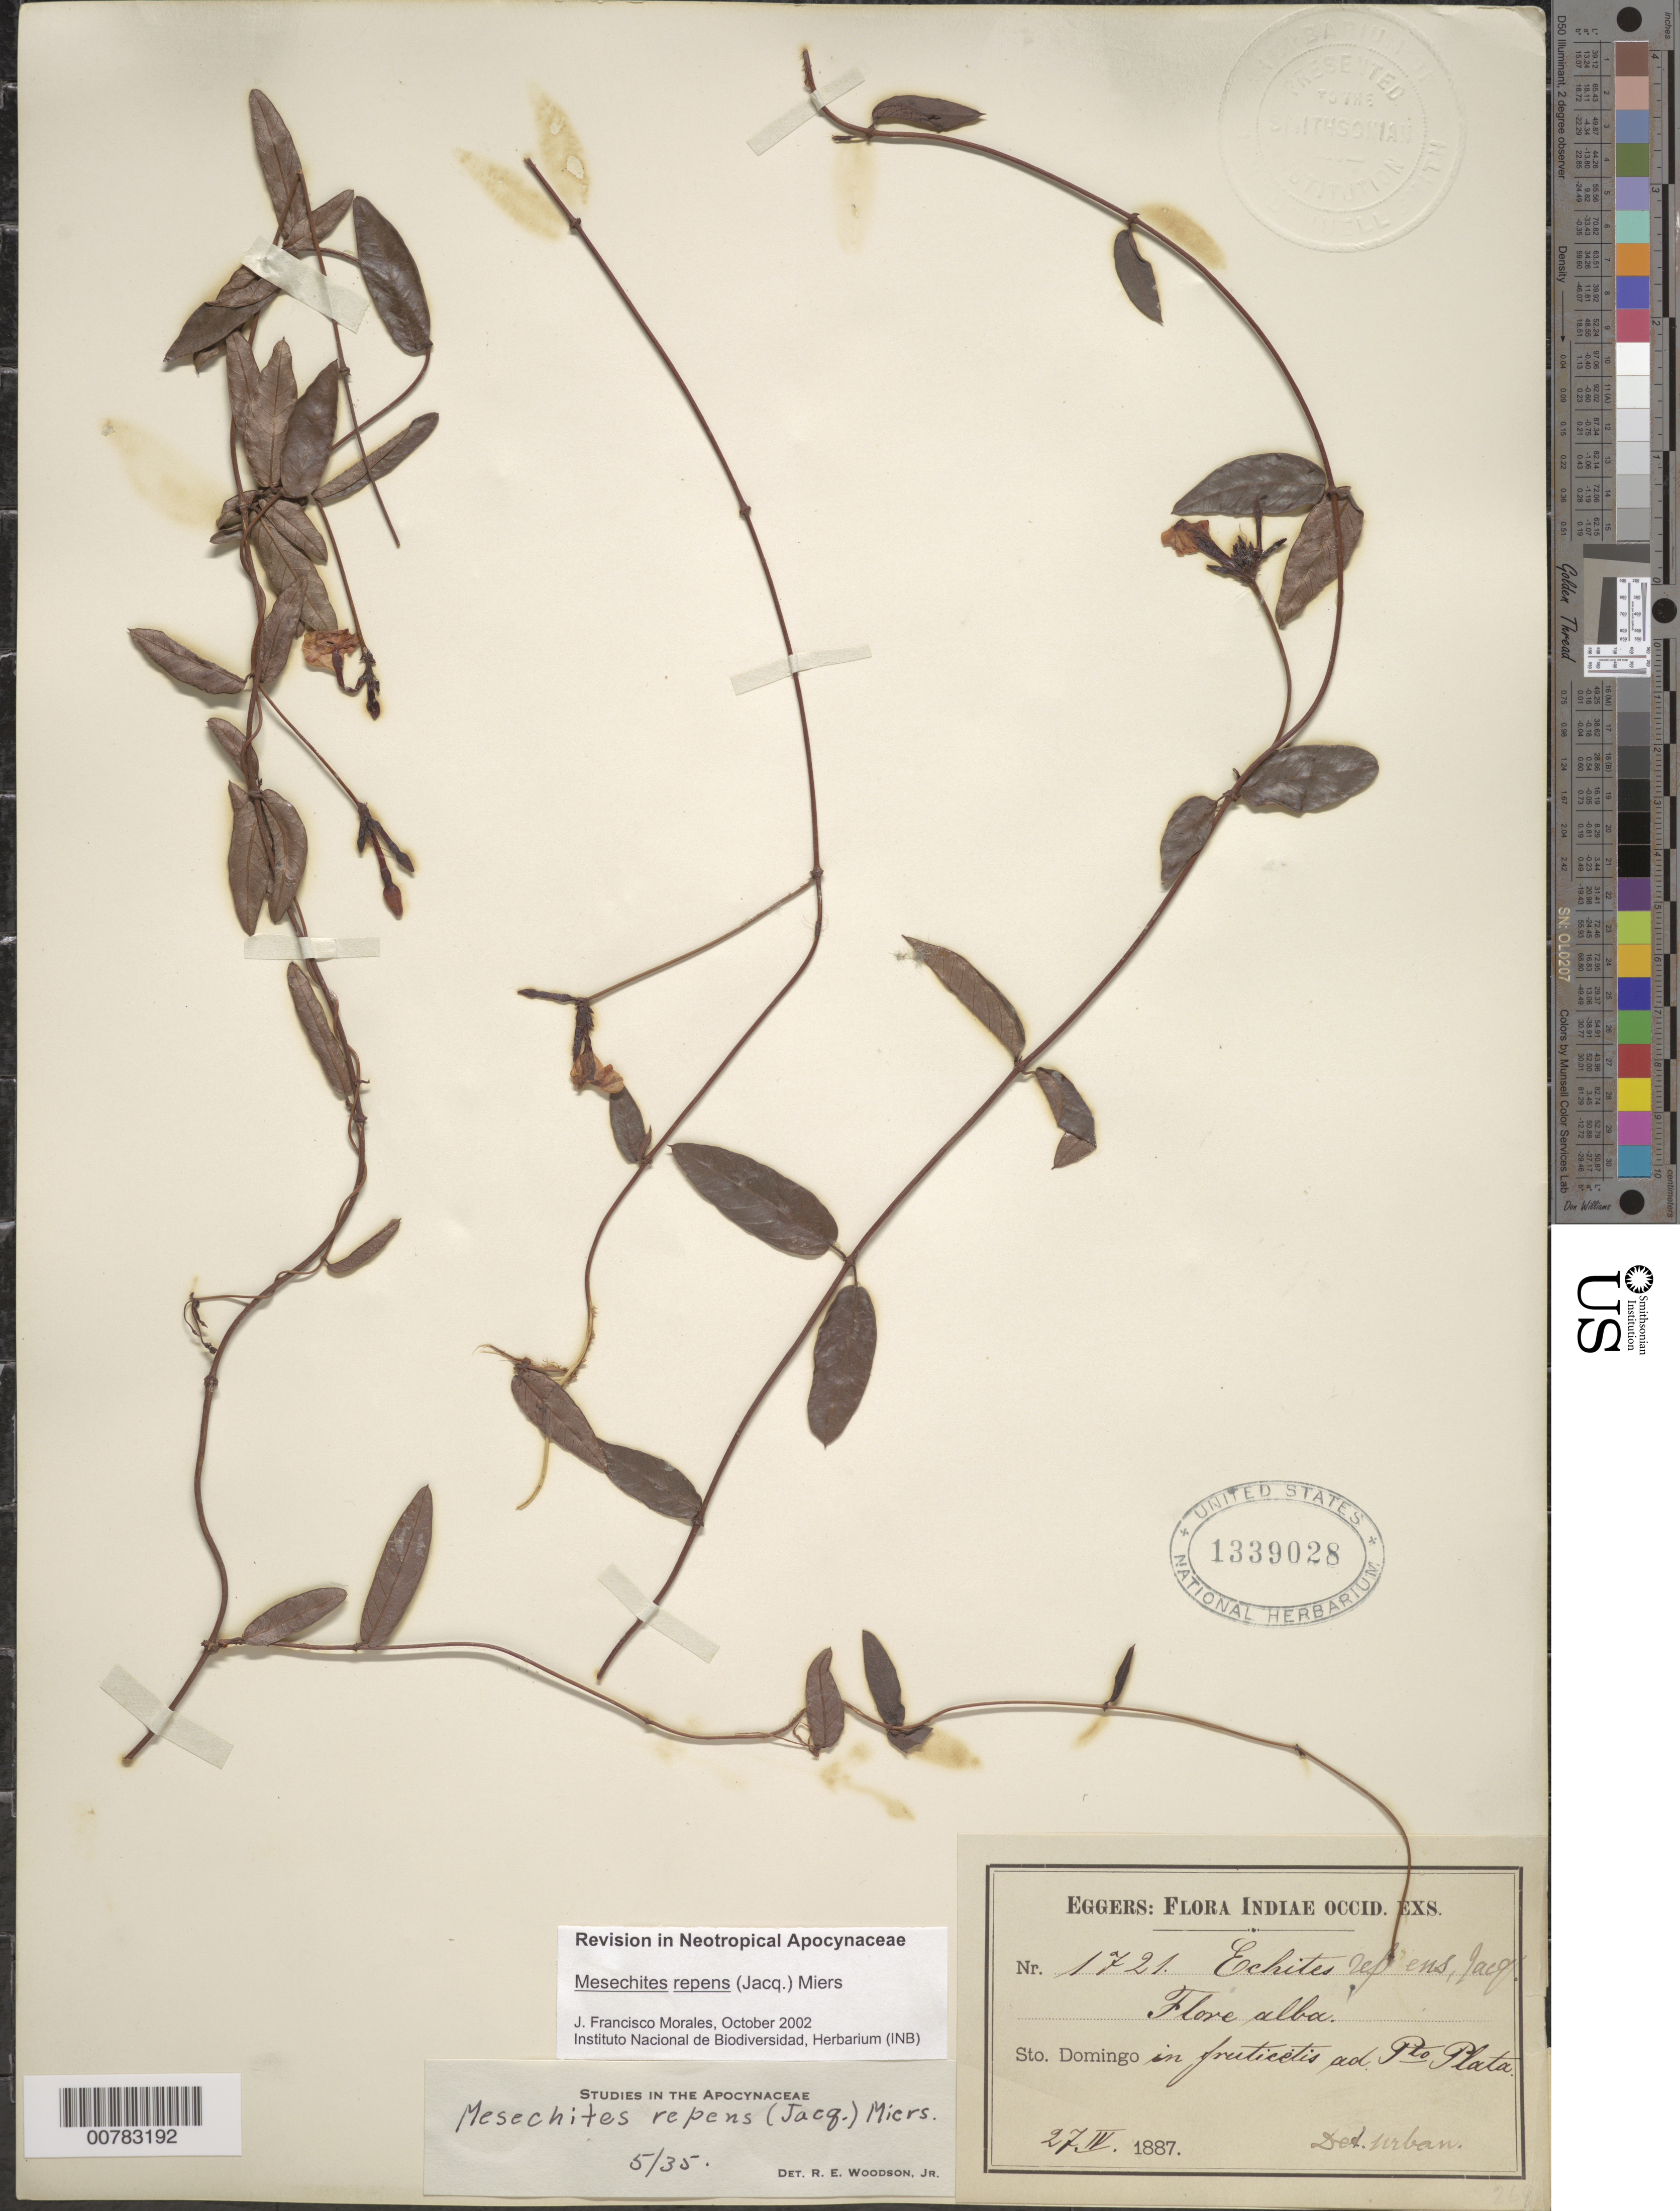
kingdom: Plantae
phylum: Tracheophyta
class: Magnoliopsida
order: Gentianales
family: Apocynaceae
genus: Mesechites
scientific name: Mesechites repens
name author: (Jacq.) Miers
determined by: Morales, J. F.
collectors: H. F. A. von Eggers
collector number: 1721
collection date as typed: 27 Apr 1887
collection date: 1887-04-27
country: Dominican Republic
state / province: Puerto Plata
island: Hispaniola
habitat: In fruticetis.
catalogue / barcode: US 1339028